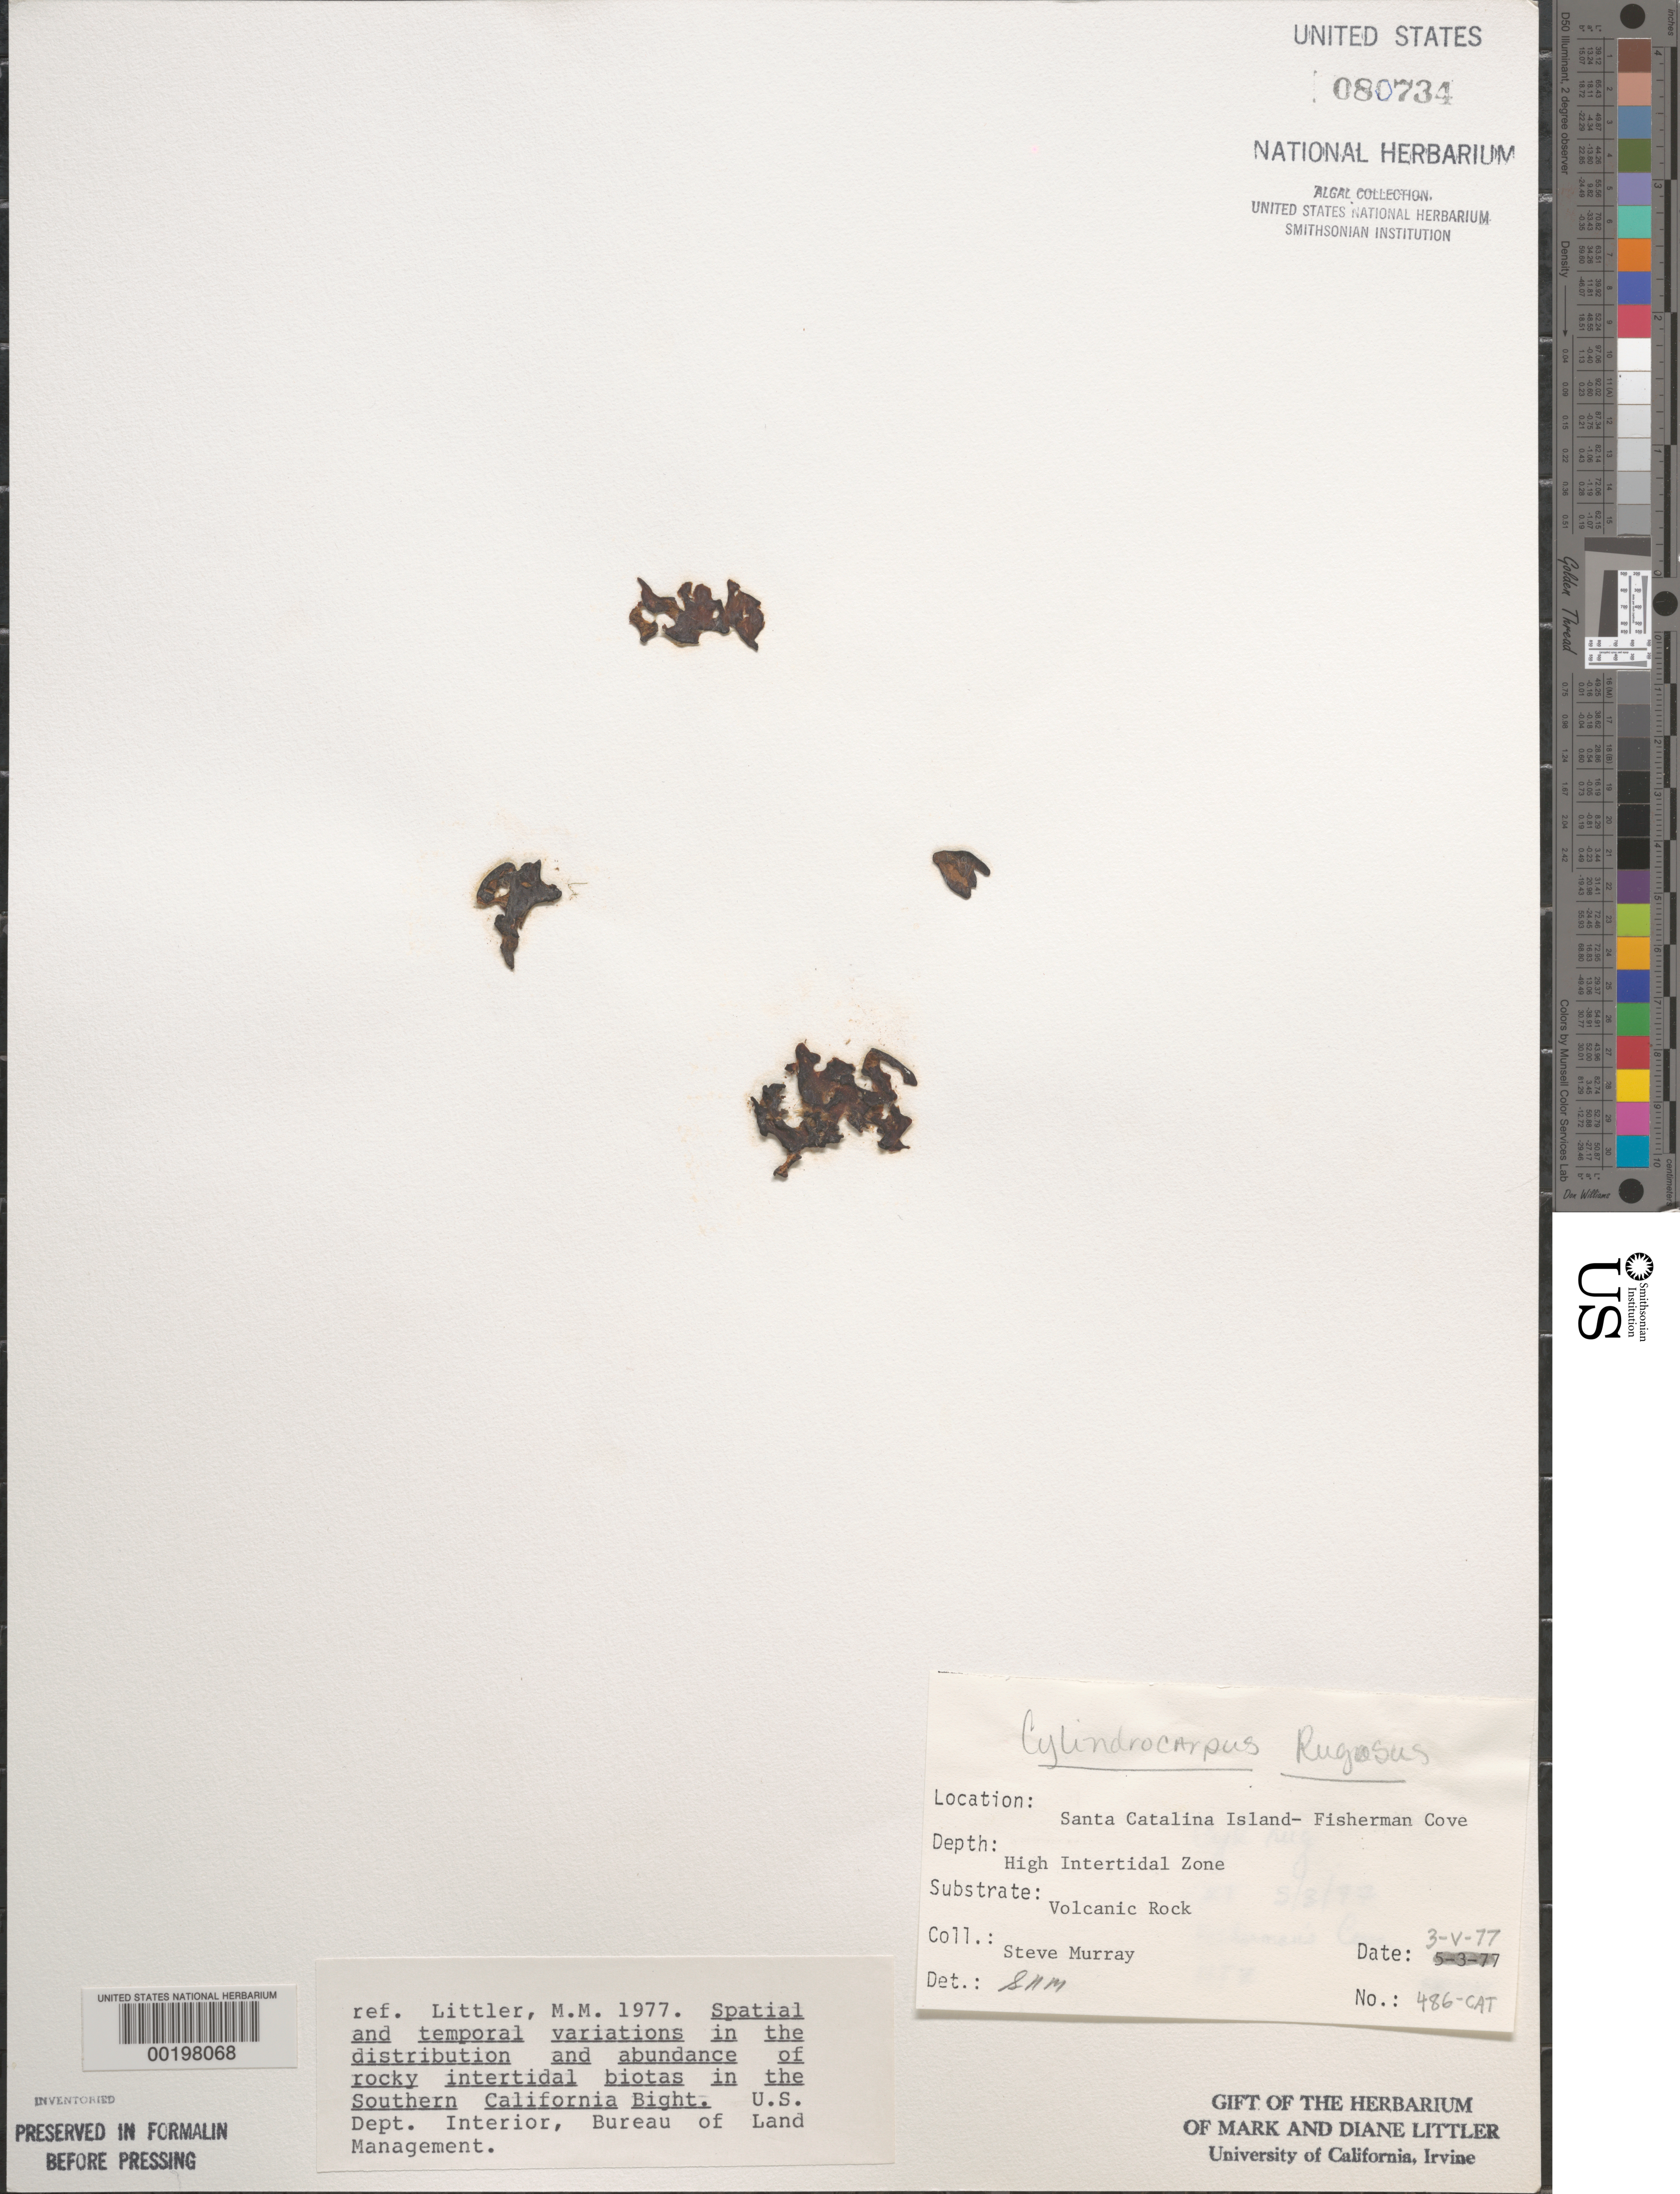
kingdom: Chromista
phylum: Ochrophyta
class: Phaeophyceae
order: Ectocarpales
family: Petrospongiaceae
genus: Petrospongium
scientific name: Petrospongium rugosum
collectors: S. N. Murray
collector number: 486-CAT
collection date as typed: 03 May 1977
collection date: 1977-05-03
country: United States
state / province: California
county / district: Los Angeles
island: Santa Catalina Island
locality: Fishermen Cove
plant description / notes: BLM-SOCALBIGHT Rocky Intertidal Survey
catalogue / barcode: US 80734